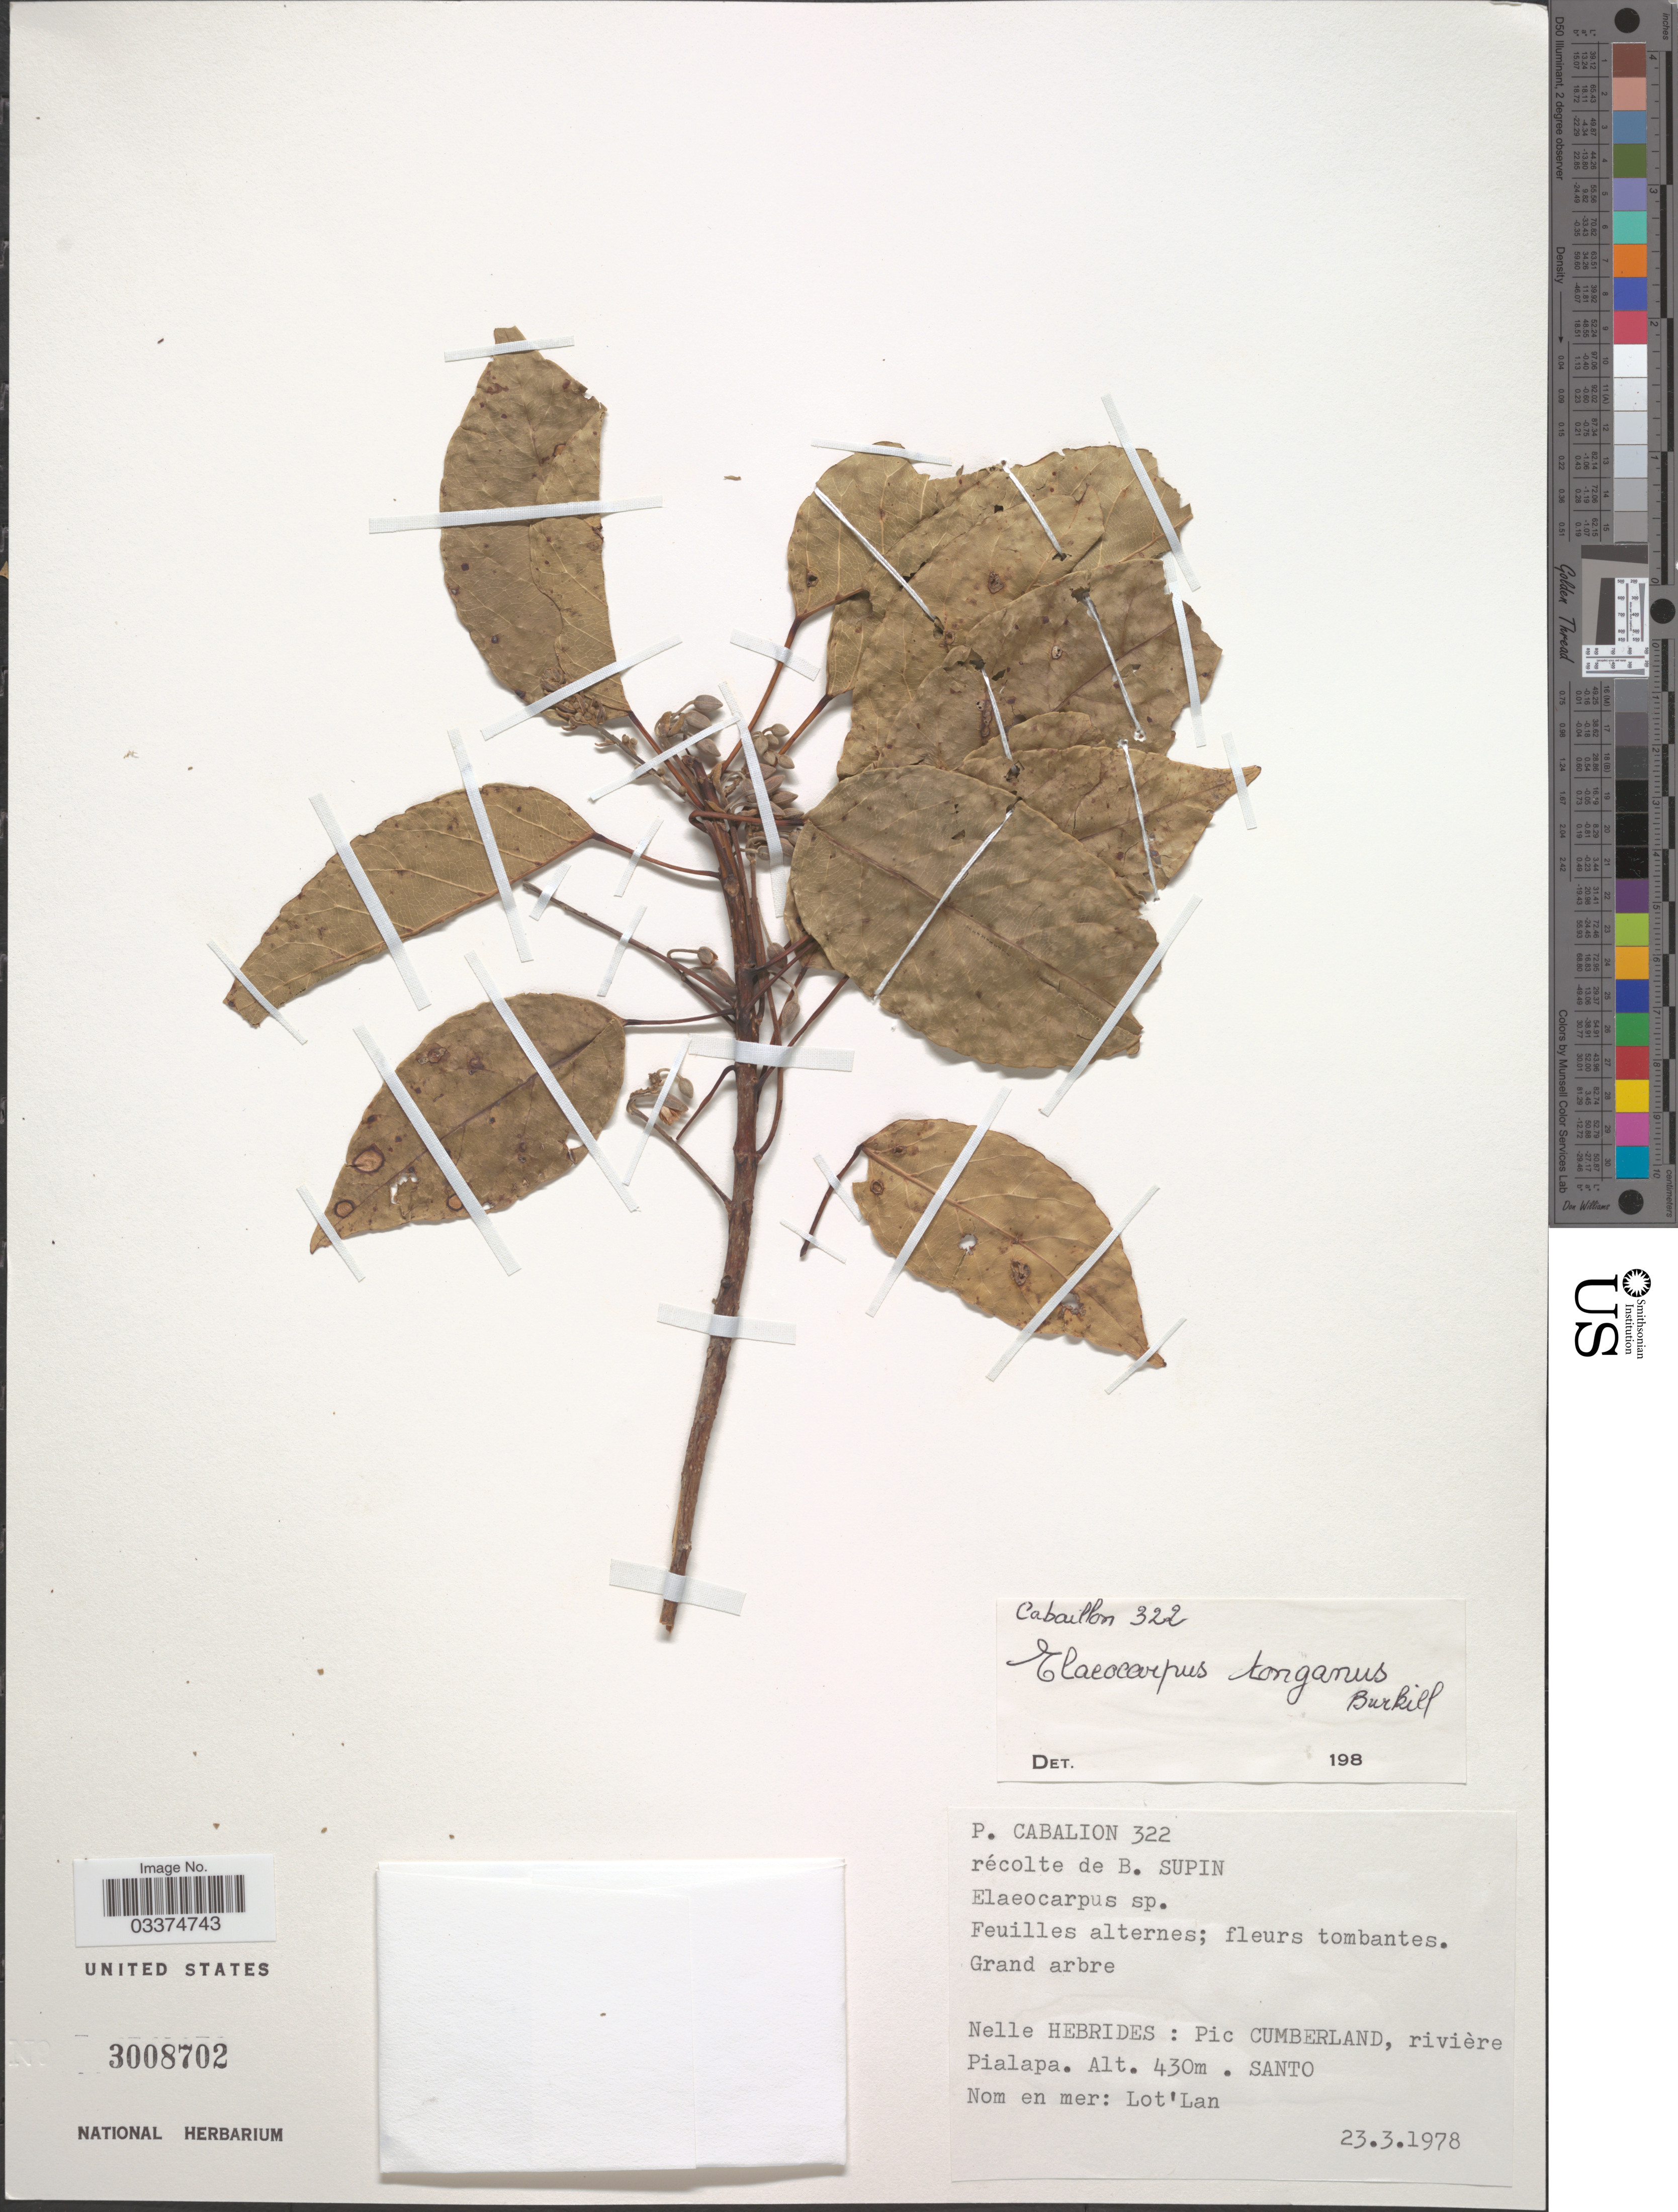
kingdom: Plantae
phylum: Tracheophyta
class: Magnoliopsida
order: Oxalidales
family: Elaeocarpaceae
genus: Elaeocarpus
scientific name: Elaeocarpus tonganus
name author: Burkill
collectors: P. Cabalion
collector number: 322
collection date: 1978-03-23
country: Vanuatu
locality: Nelle Hebrides: Pic Cumberland, rivière Pialapa. Santo.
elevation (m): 430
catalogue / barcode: US 3008702